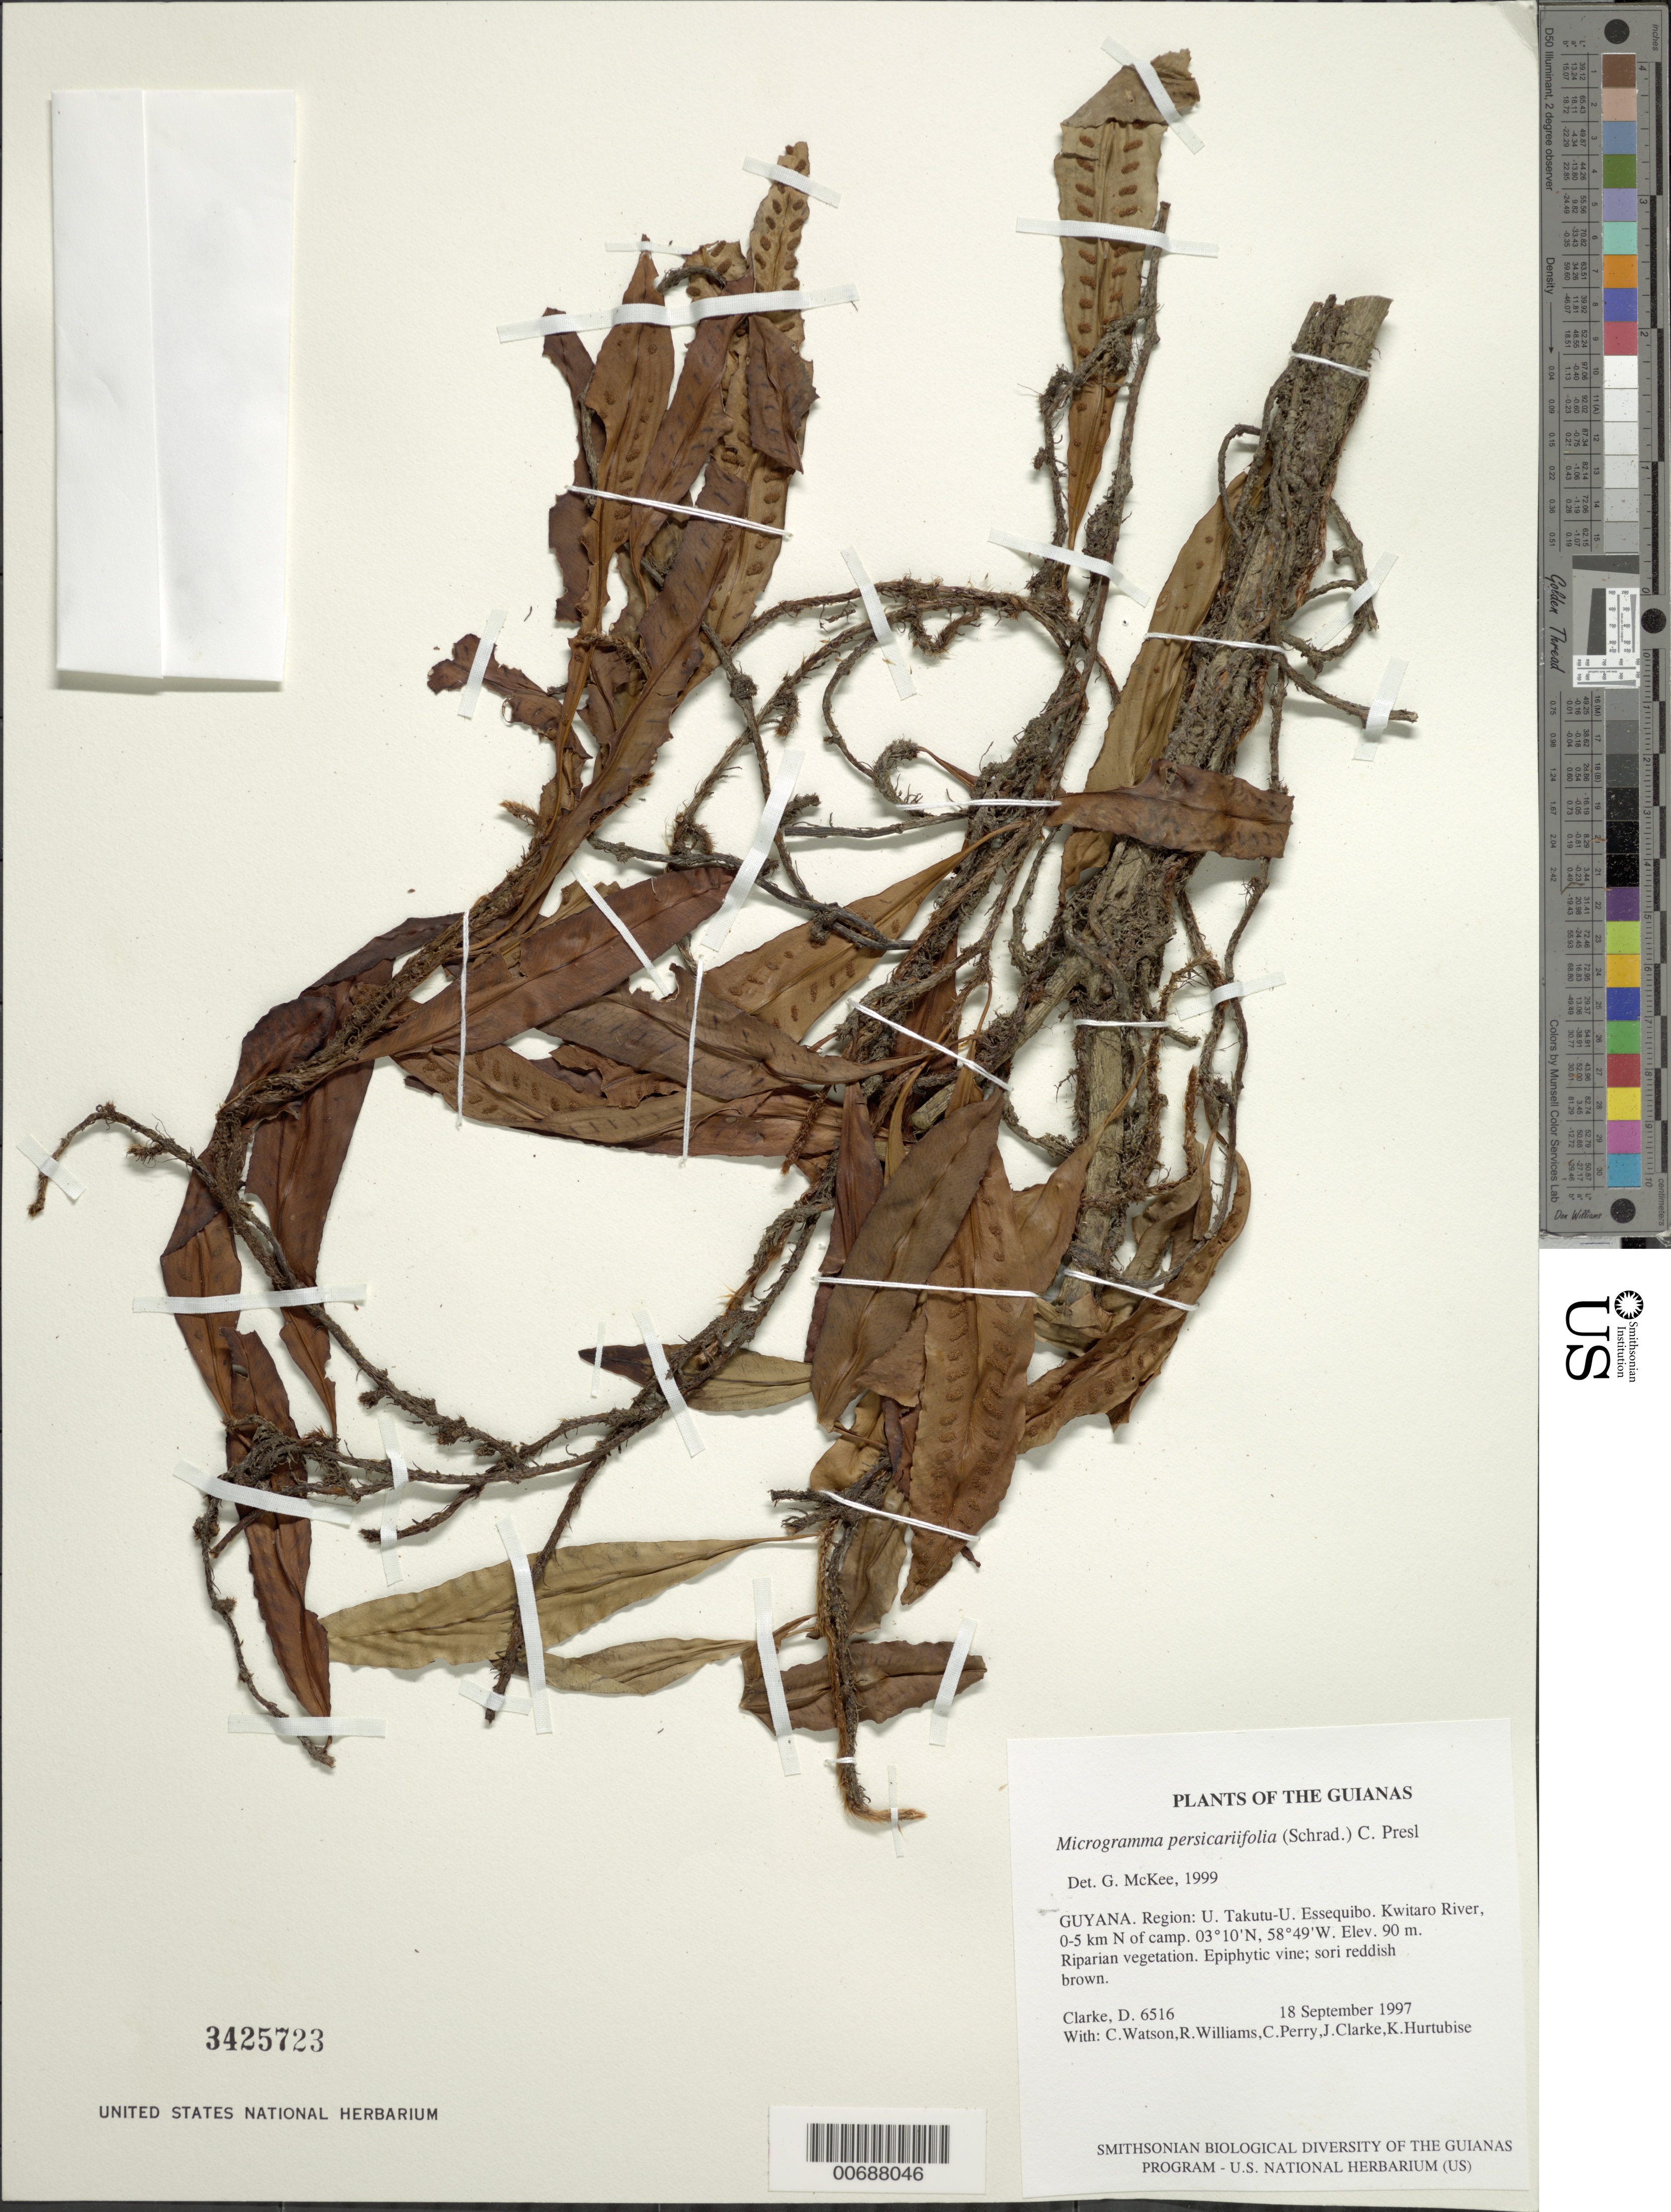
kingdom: Plantae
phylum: Tracheophyta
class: Polypodiopsida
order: Polypodiales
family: Polypodiaceae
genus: Microgramma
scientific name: Microgramma persicariifolia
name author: (Schrad.) C. Presl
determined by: McKee, G. S., (US), NMNH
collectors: H. D. Clarke, C. Watson, R. Williams, C. Perry, J. Clarke & K. Hurtubise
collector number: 6516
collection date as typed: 18 September 1997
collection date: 1997-09-18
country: Guyana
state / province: U. Takutu-U. Essequibo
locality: Kwitaro River, 0-5 km N of camp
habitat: Riparian vegetation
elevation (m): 90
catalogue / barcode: US 3425723